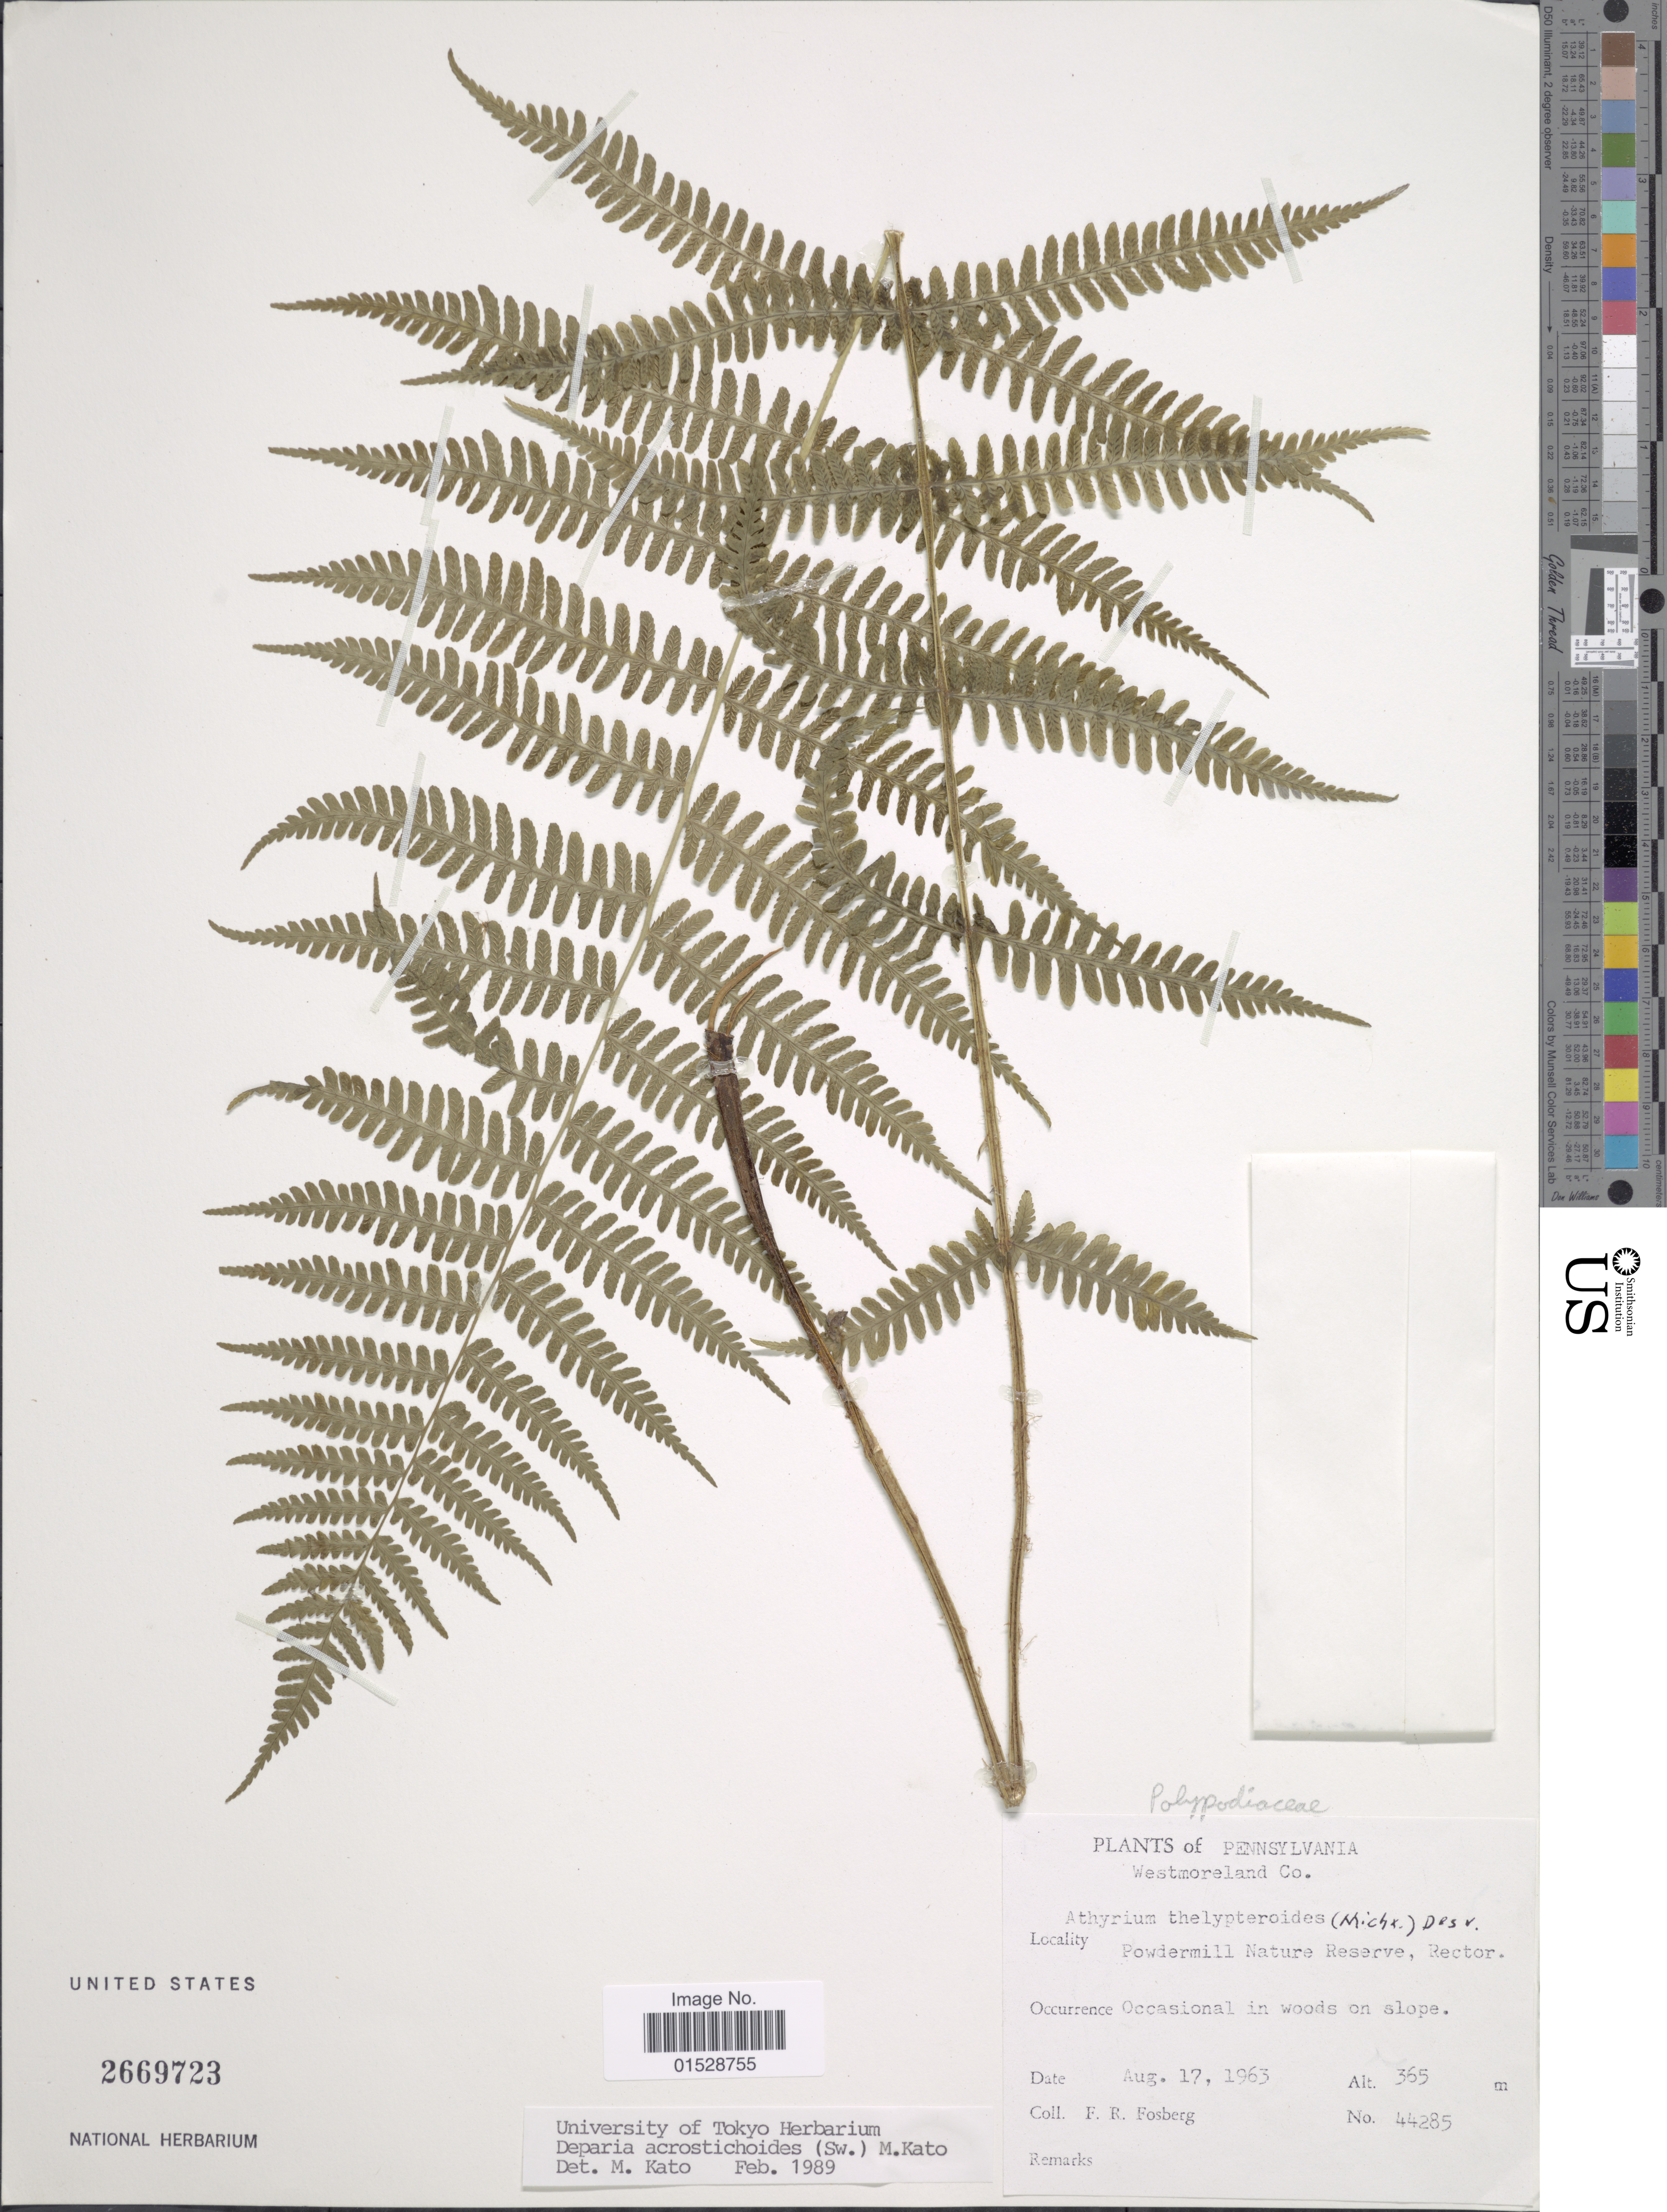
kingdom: Plantae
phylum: Tracheophyta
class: Polypodiopsida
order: Polypodiales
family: Athyriaceae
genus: Deparia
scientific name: Deparia acrostichoides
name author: (Sw.) M. Kato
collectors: F. R. Fosberg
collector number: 44285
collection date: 1963-08-17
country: United States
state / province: Pennsylvania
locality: Westmoreland Co., Powdermill Nature Reserve, Rector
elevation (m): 365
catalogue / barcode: US 2669723